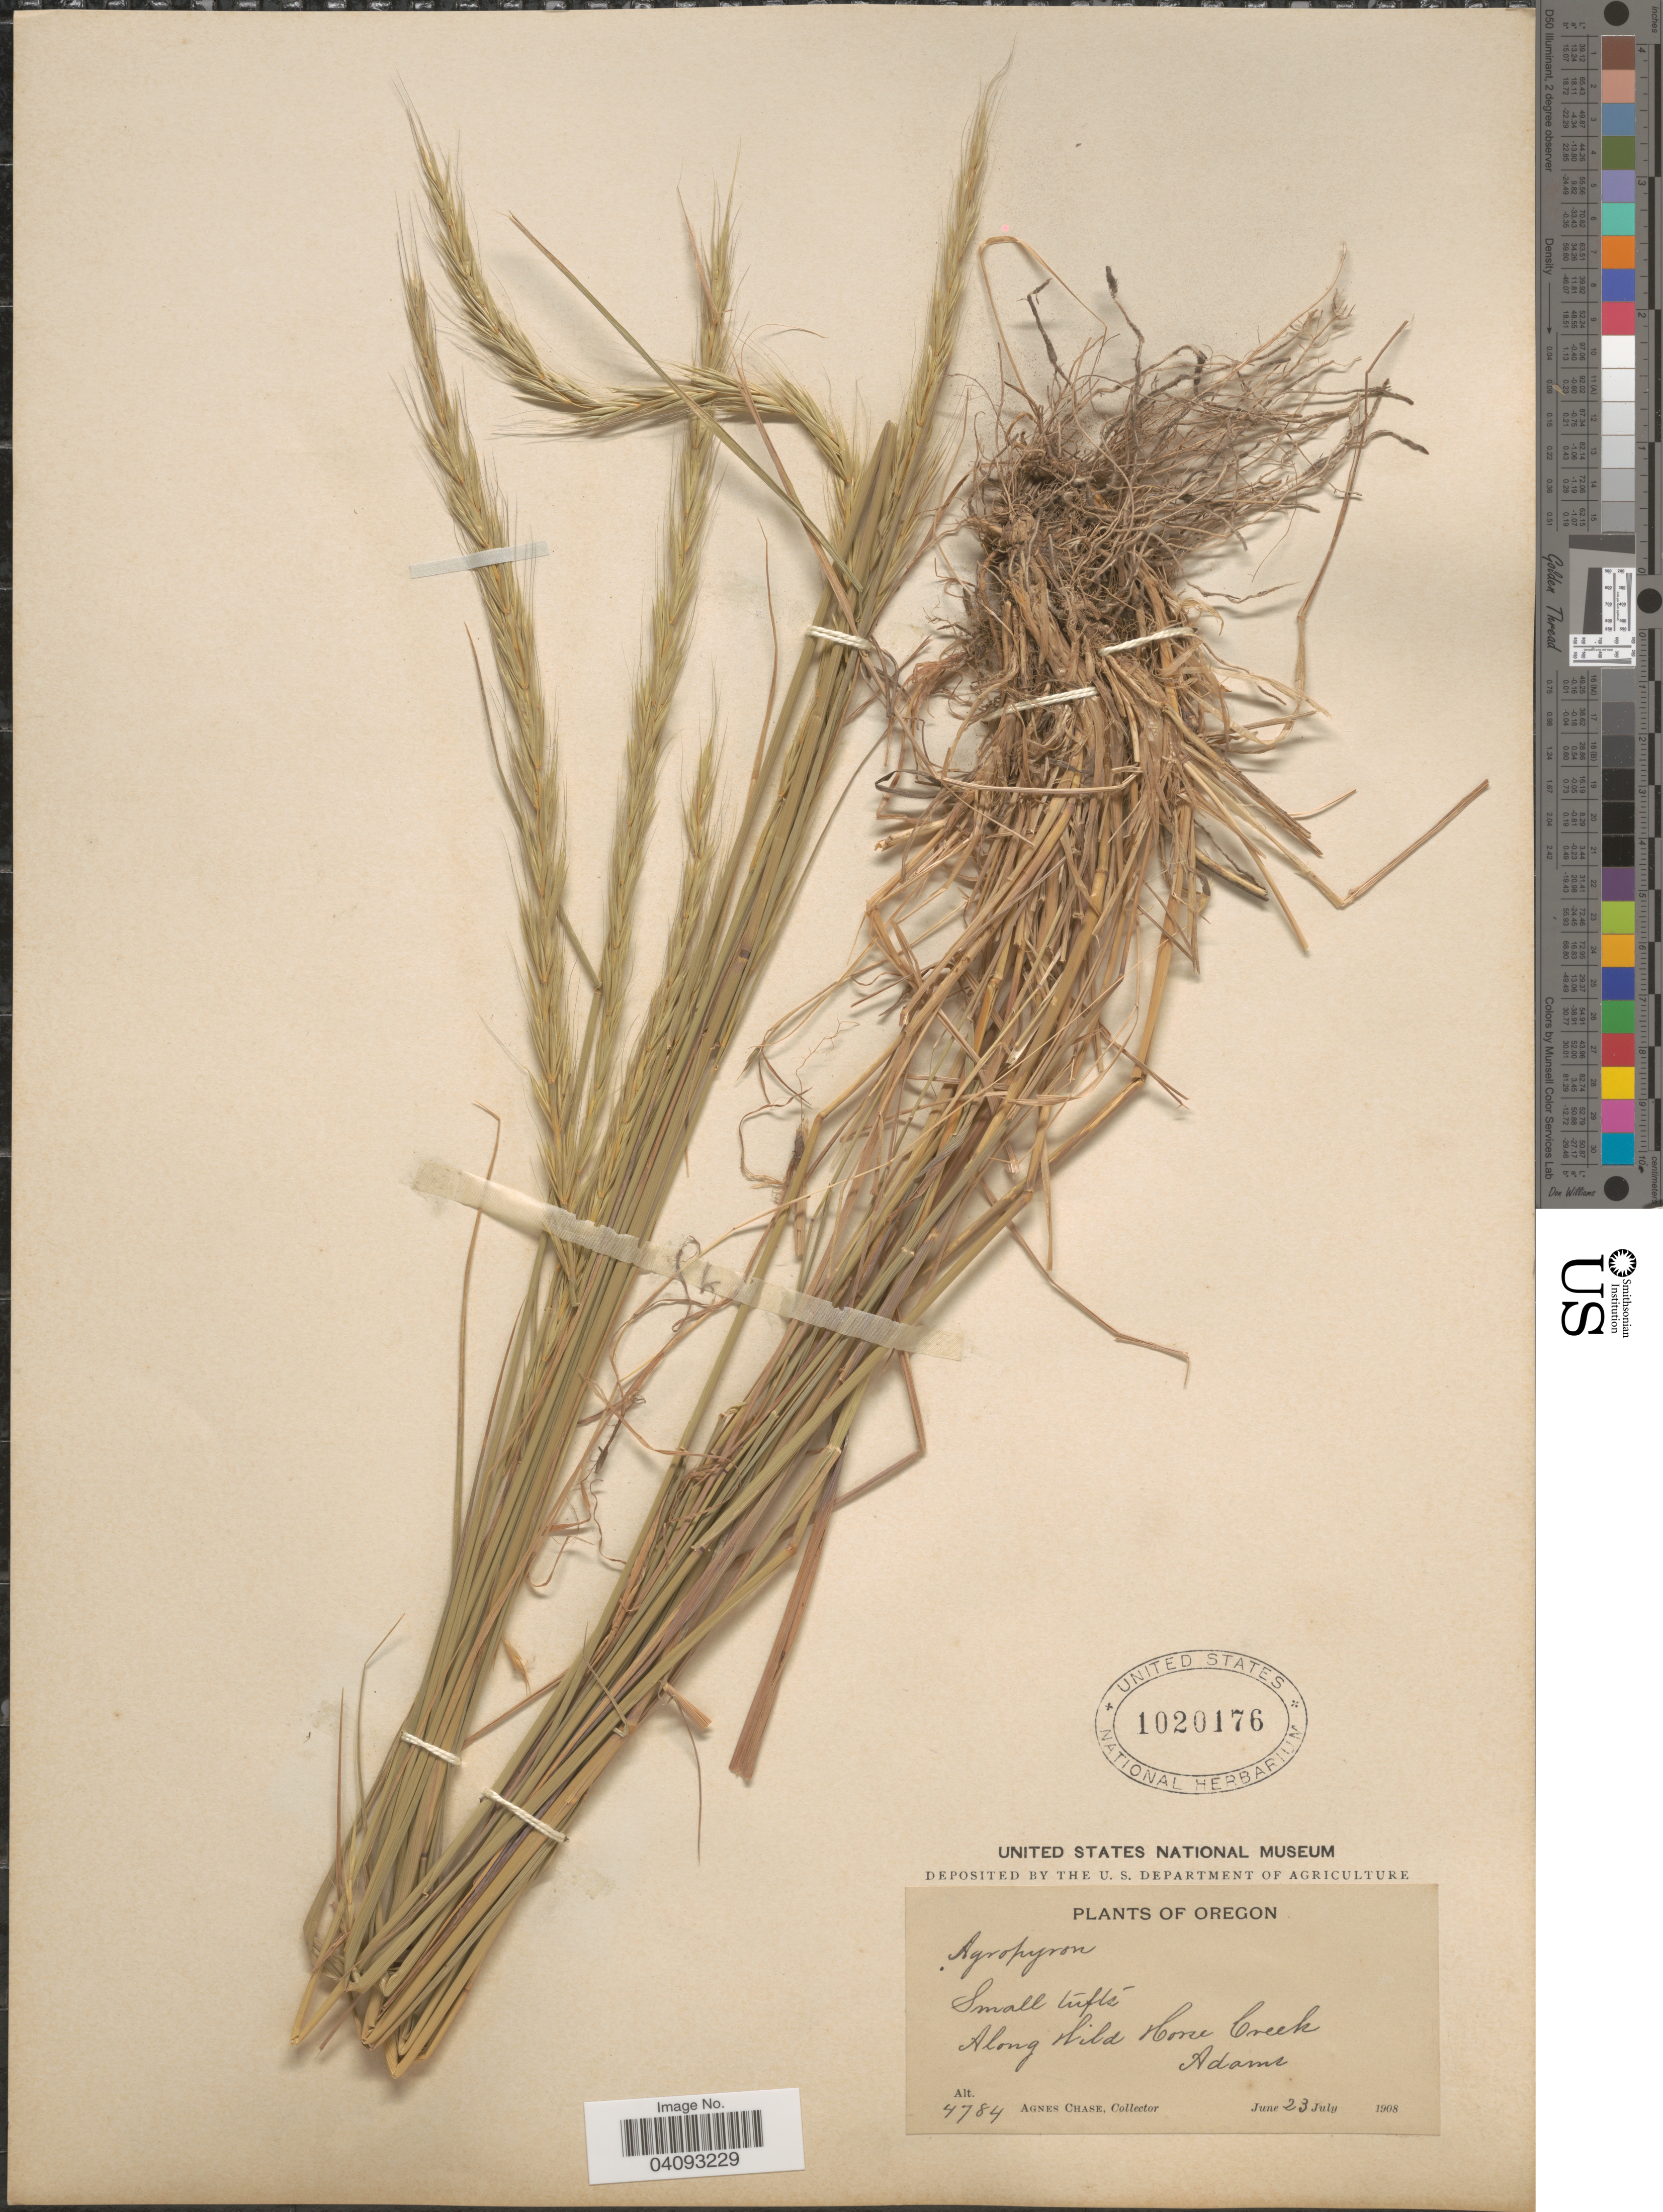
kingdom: Plantae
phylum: Tracheophyta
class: Liliopsida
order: Poales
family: Poaceae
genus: Elymus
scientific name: Elymus glaucus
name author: Buckley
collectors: A. Chase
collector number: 4784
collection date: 1908-06-23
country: United States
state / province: Oregon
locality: Along Wild Horse Creek. Adams.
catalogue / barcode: US 1020176